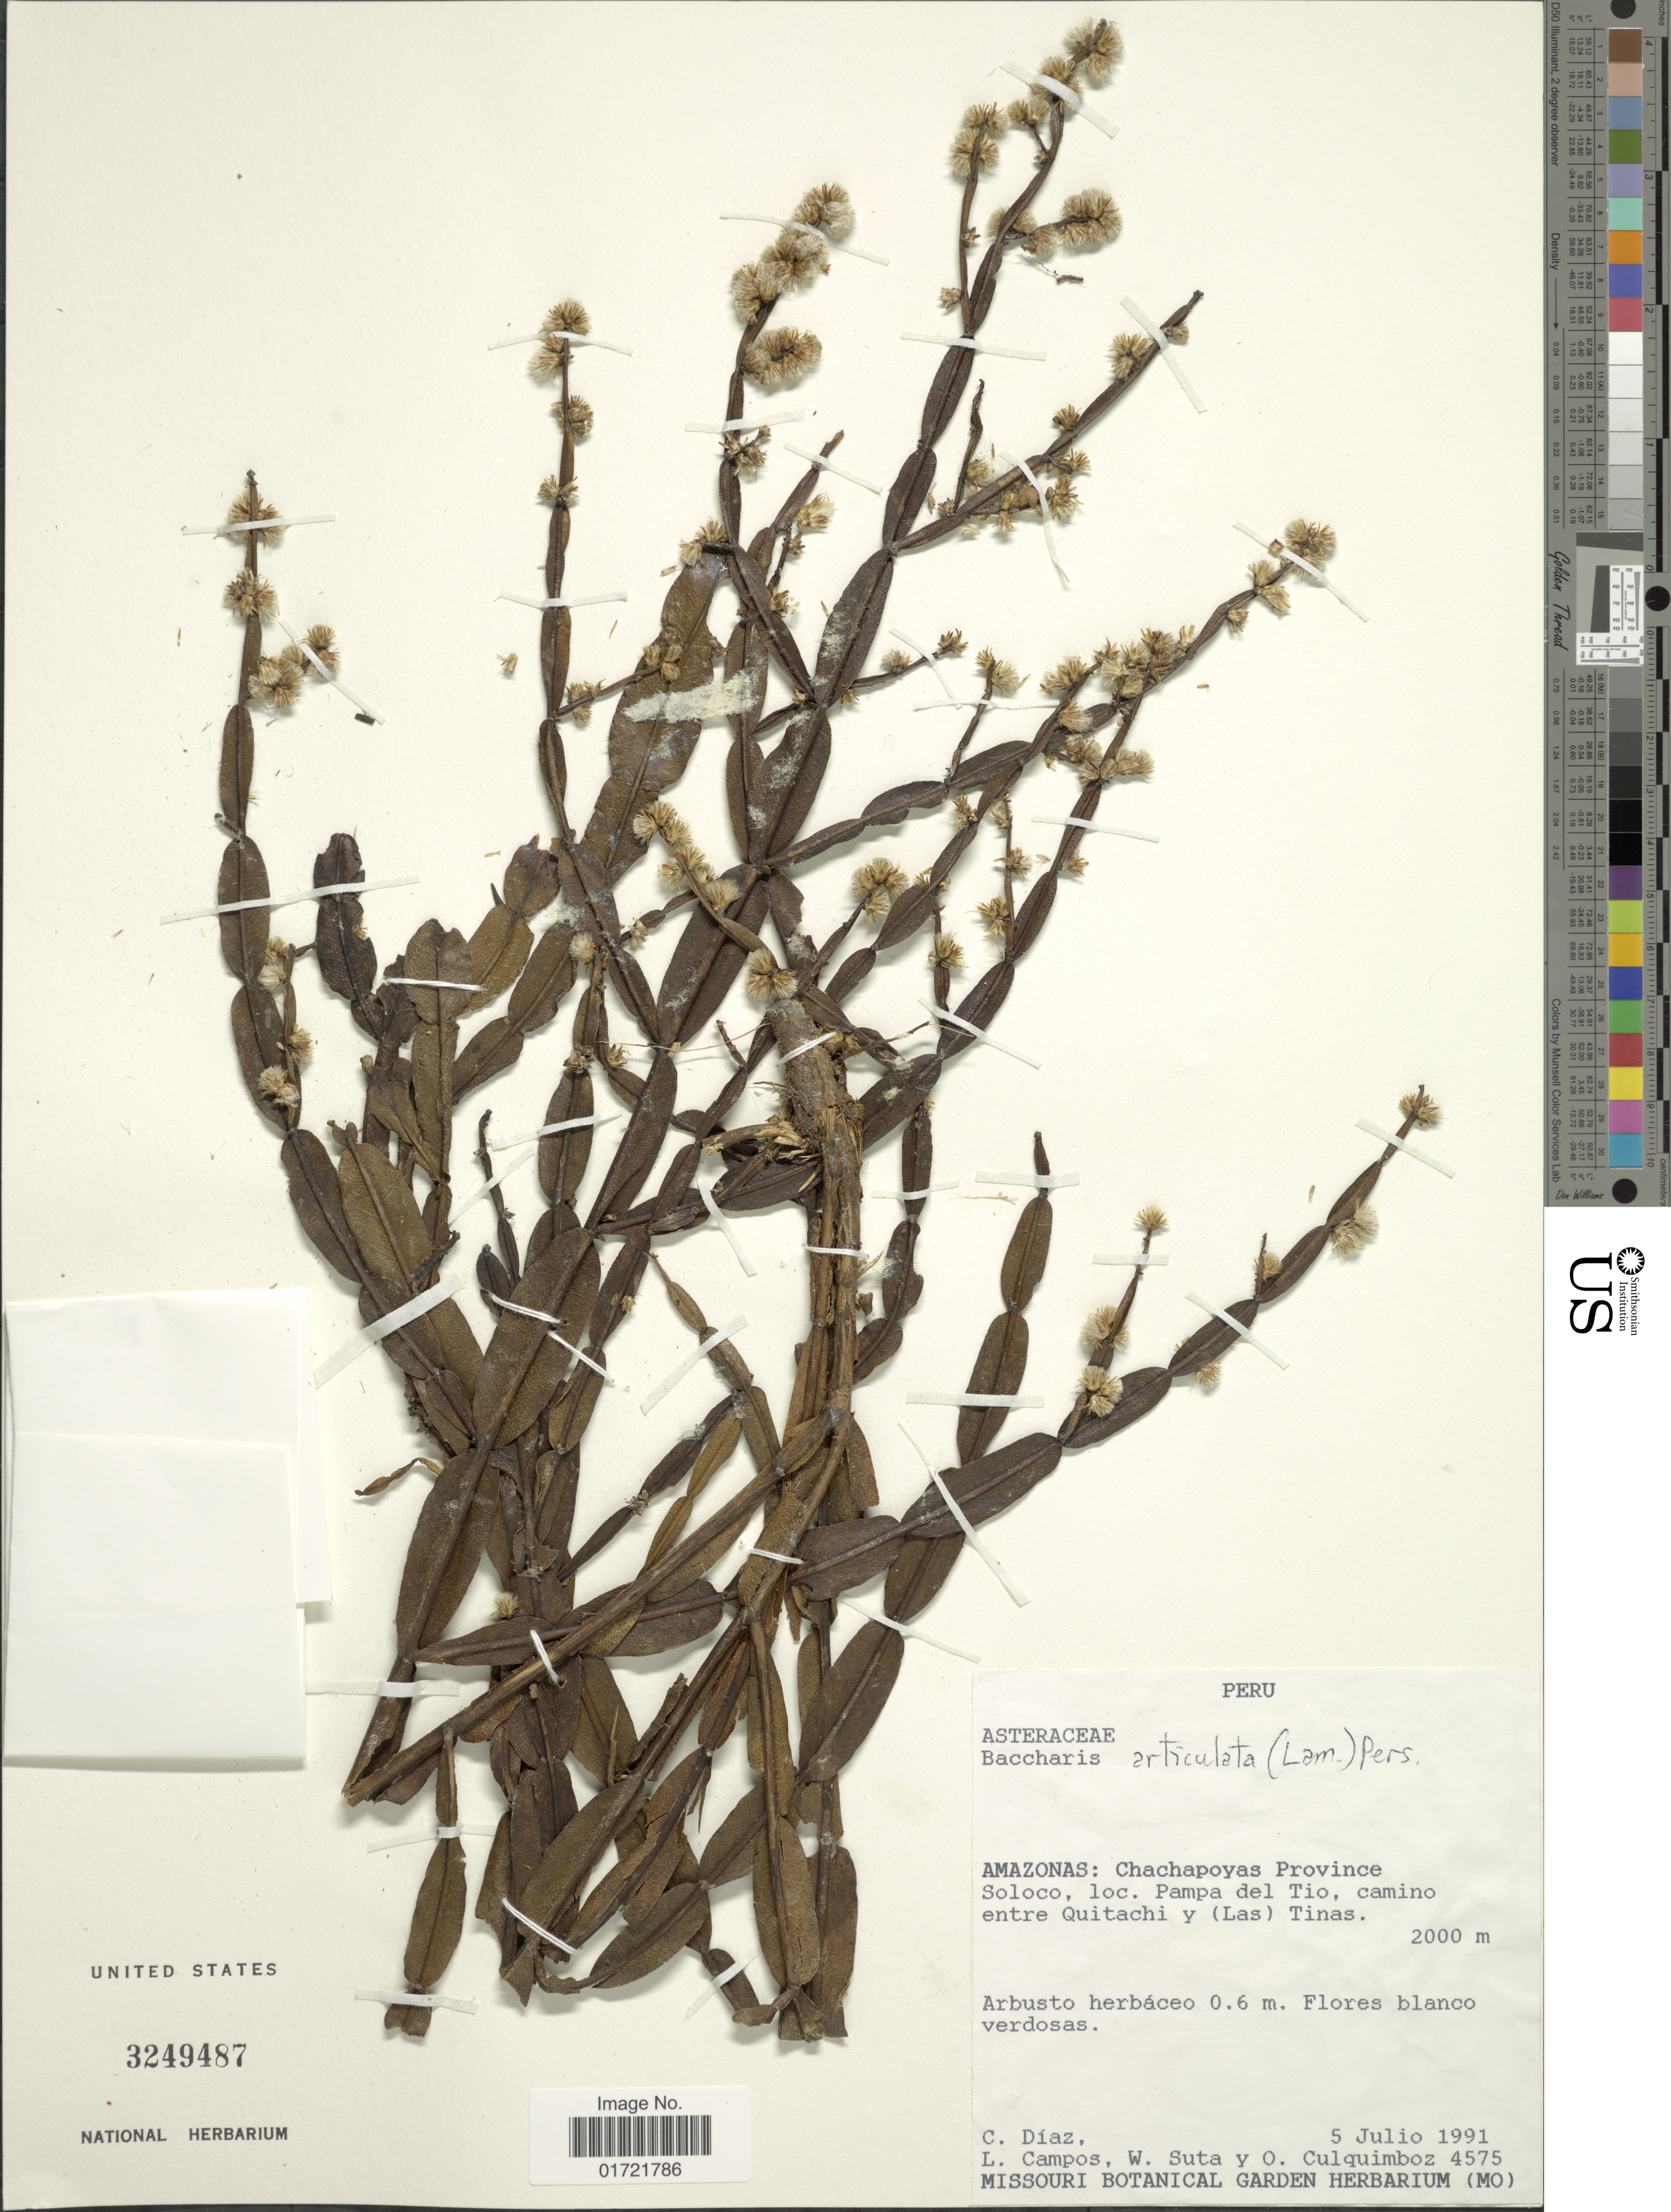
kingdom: Plantae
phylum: Tracheophyta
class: Magnoliopsida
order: Asterales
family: Asteraceae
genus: Baccharis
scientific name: Baccharis articulata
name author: (Lam.) Pers.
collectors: C. Díaz, L. Campos, W. Suta & O. Culquimboz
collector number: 4575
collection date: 1991-07-05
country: Peru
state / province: Amazonas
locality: Amazonas: Chachapoyas Province, Soloco, Pampa del Tio, camino entre Quitachi y (Las) Tinas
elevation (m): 2000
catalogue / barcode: US 3249487